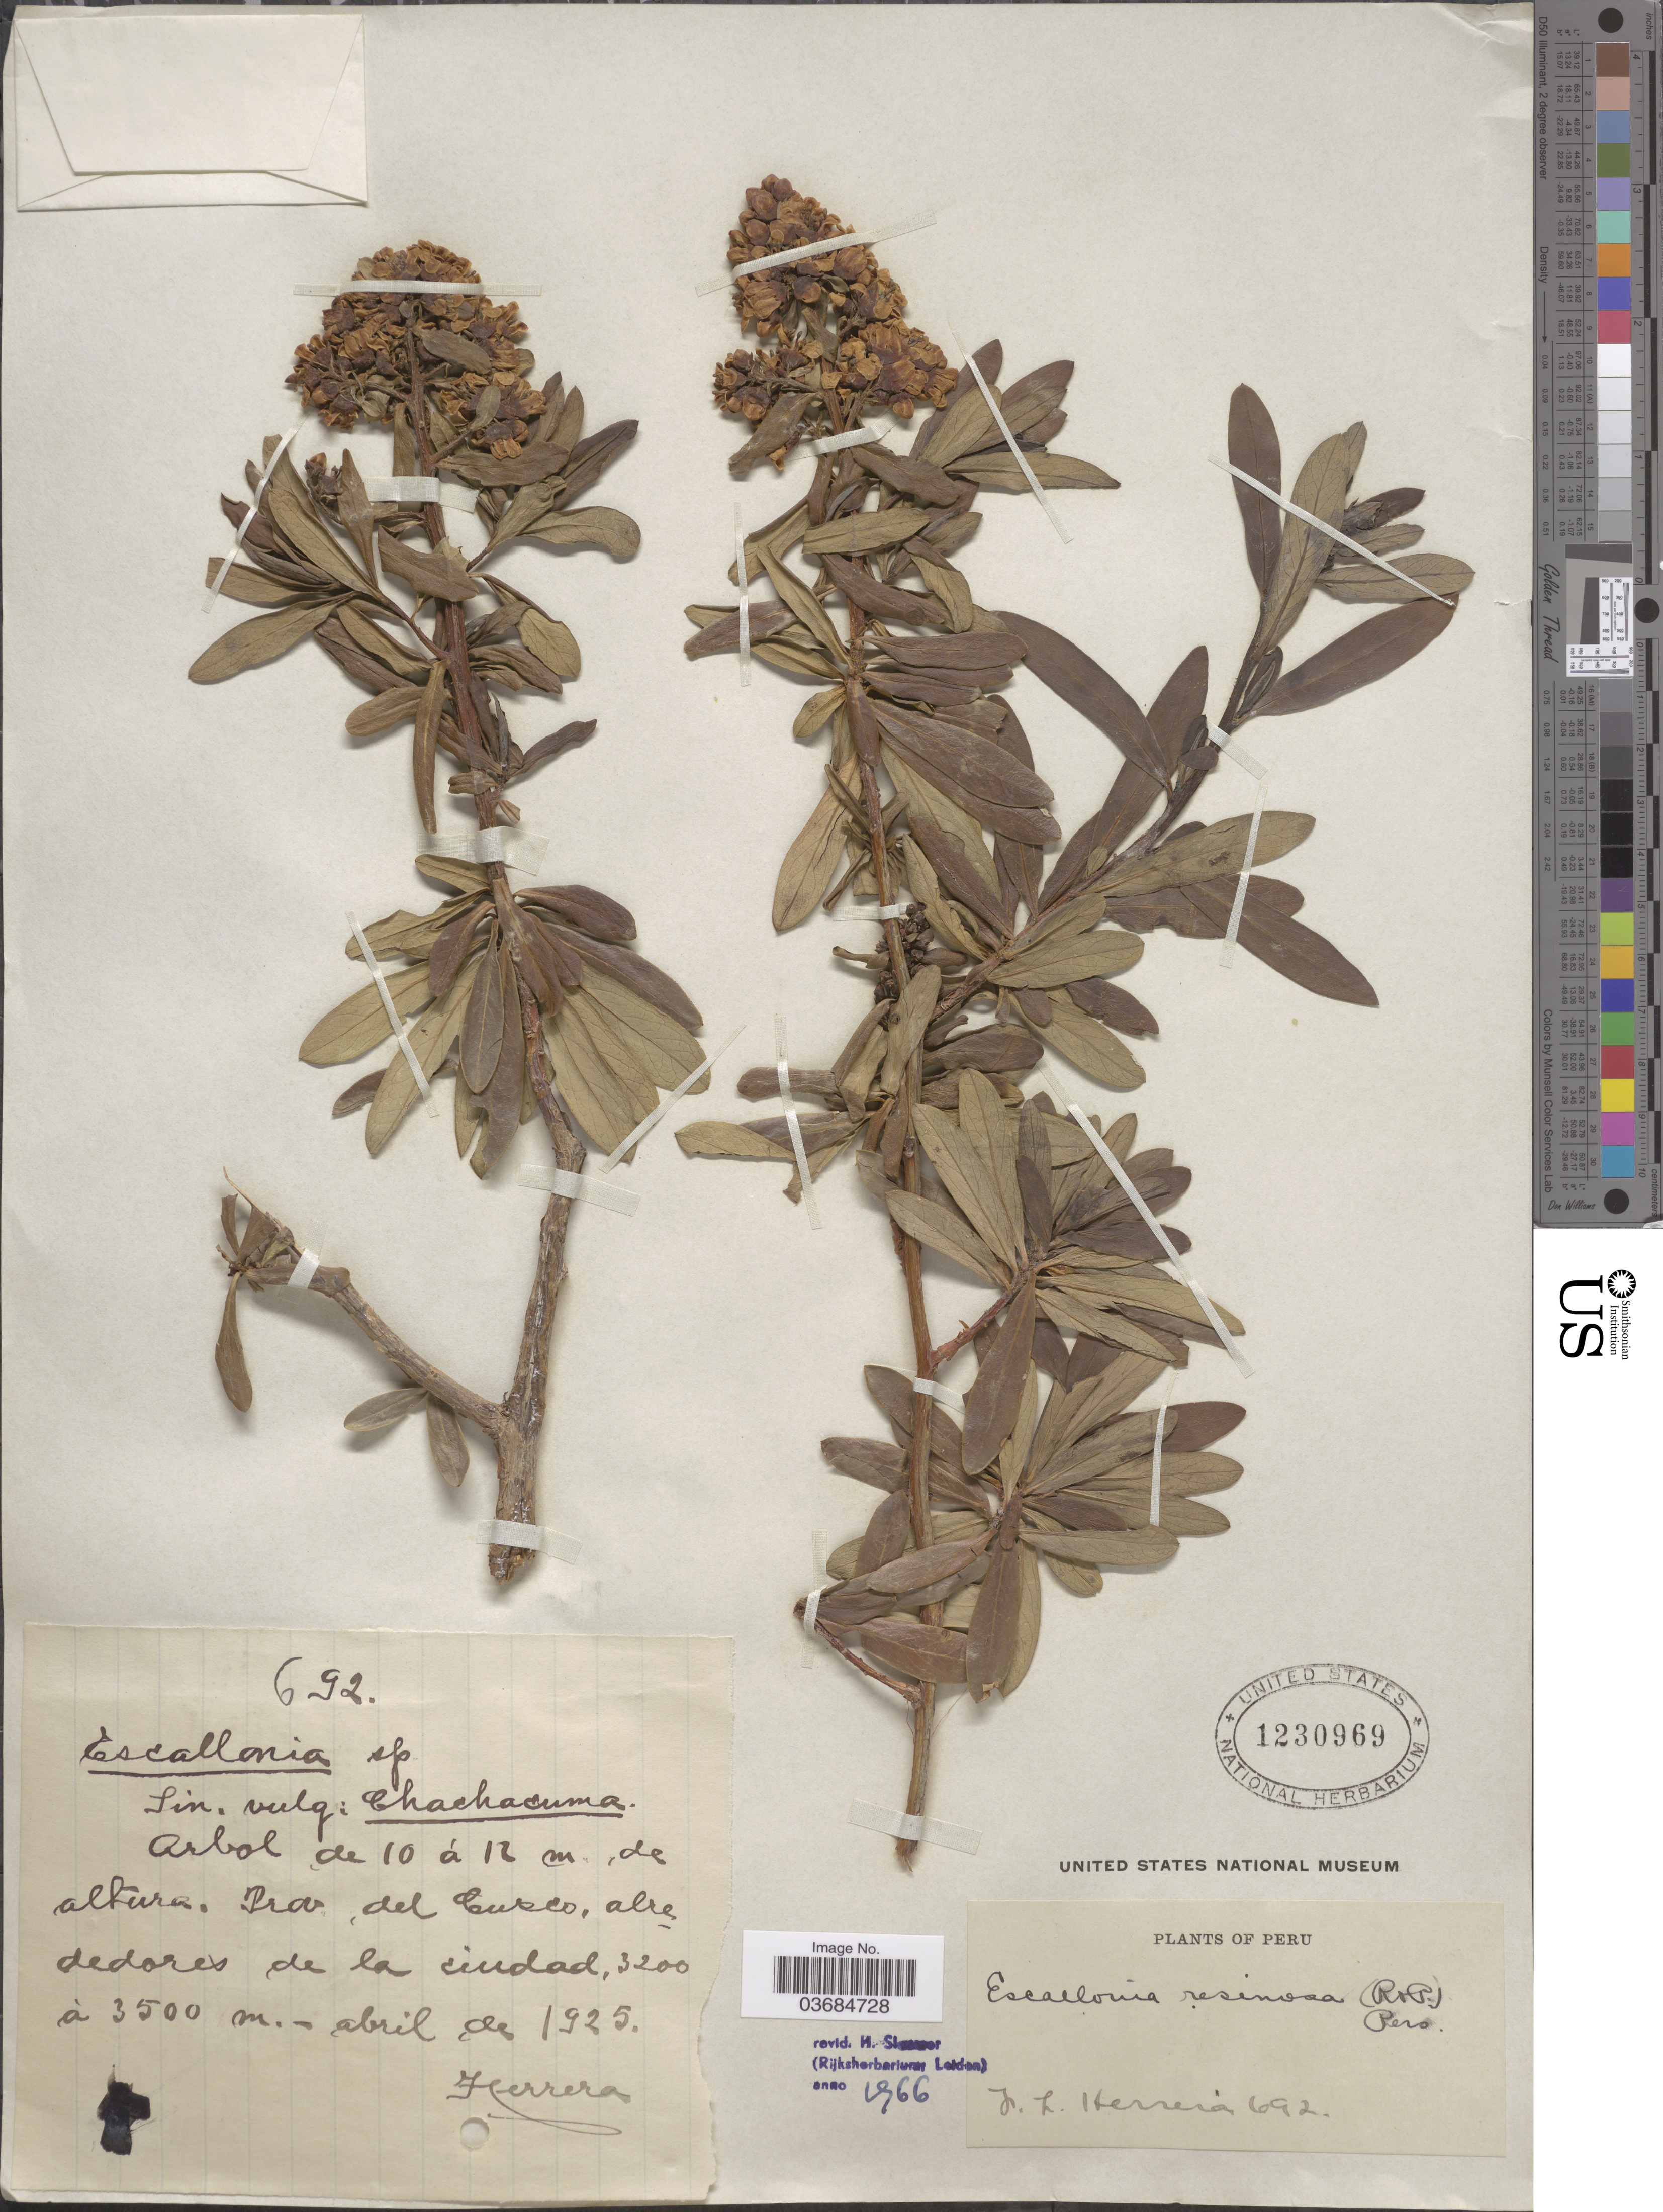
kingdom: Plantae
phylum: Tracheophyta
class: Magnoliopsida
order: Escalloniales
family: Escalloniaceae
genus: Escallonia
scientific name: Escallonia resinosa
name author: (Ruiz & Pav.) Pers.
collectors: F. L. Herrera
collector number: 692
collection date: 1925-04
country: Peru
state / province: Cusco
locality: Alrededores de la ciudad.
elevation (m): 3200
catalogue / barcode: US 1230969